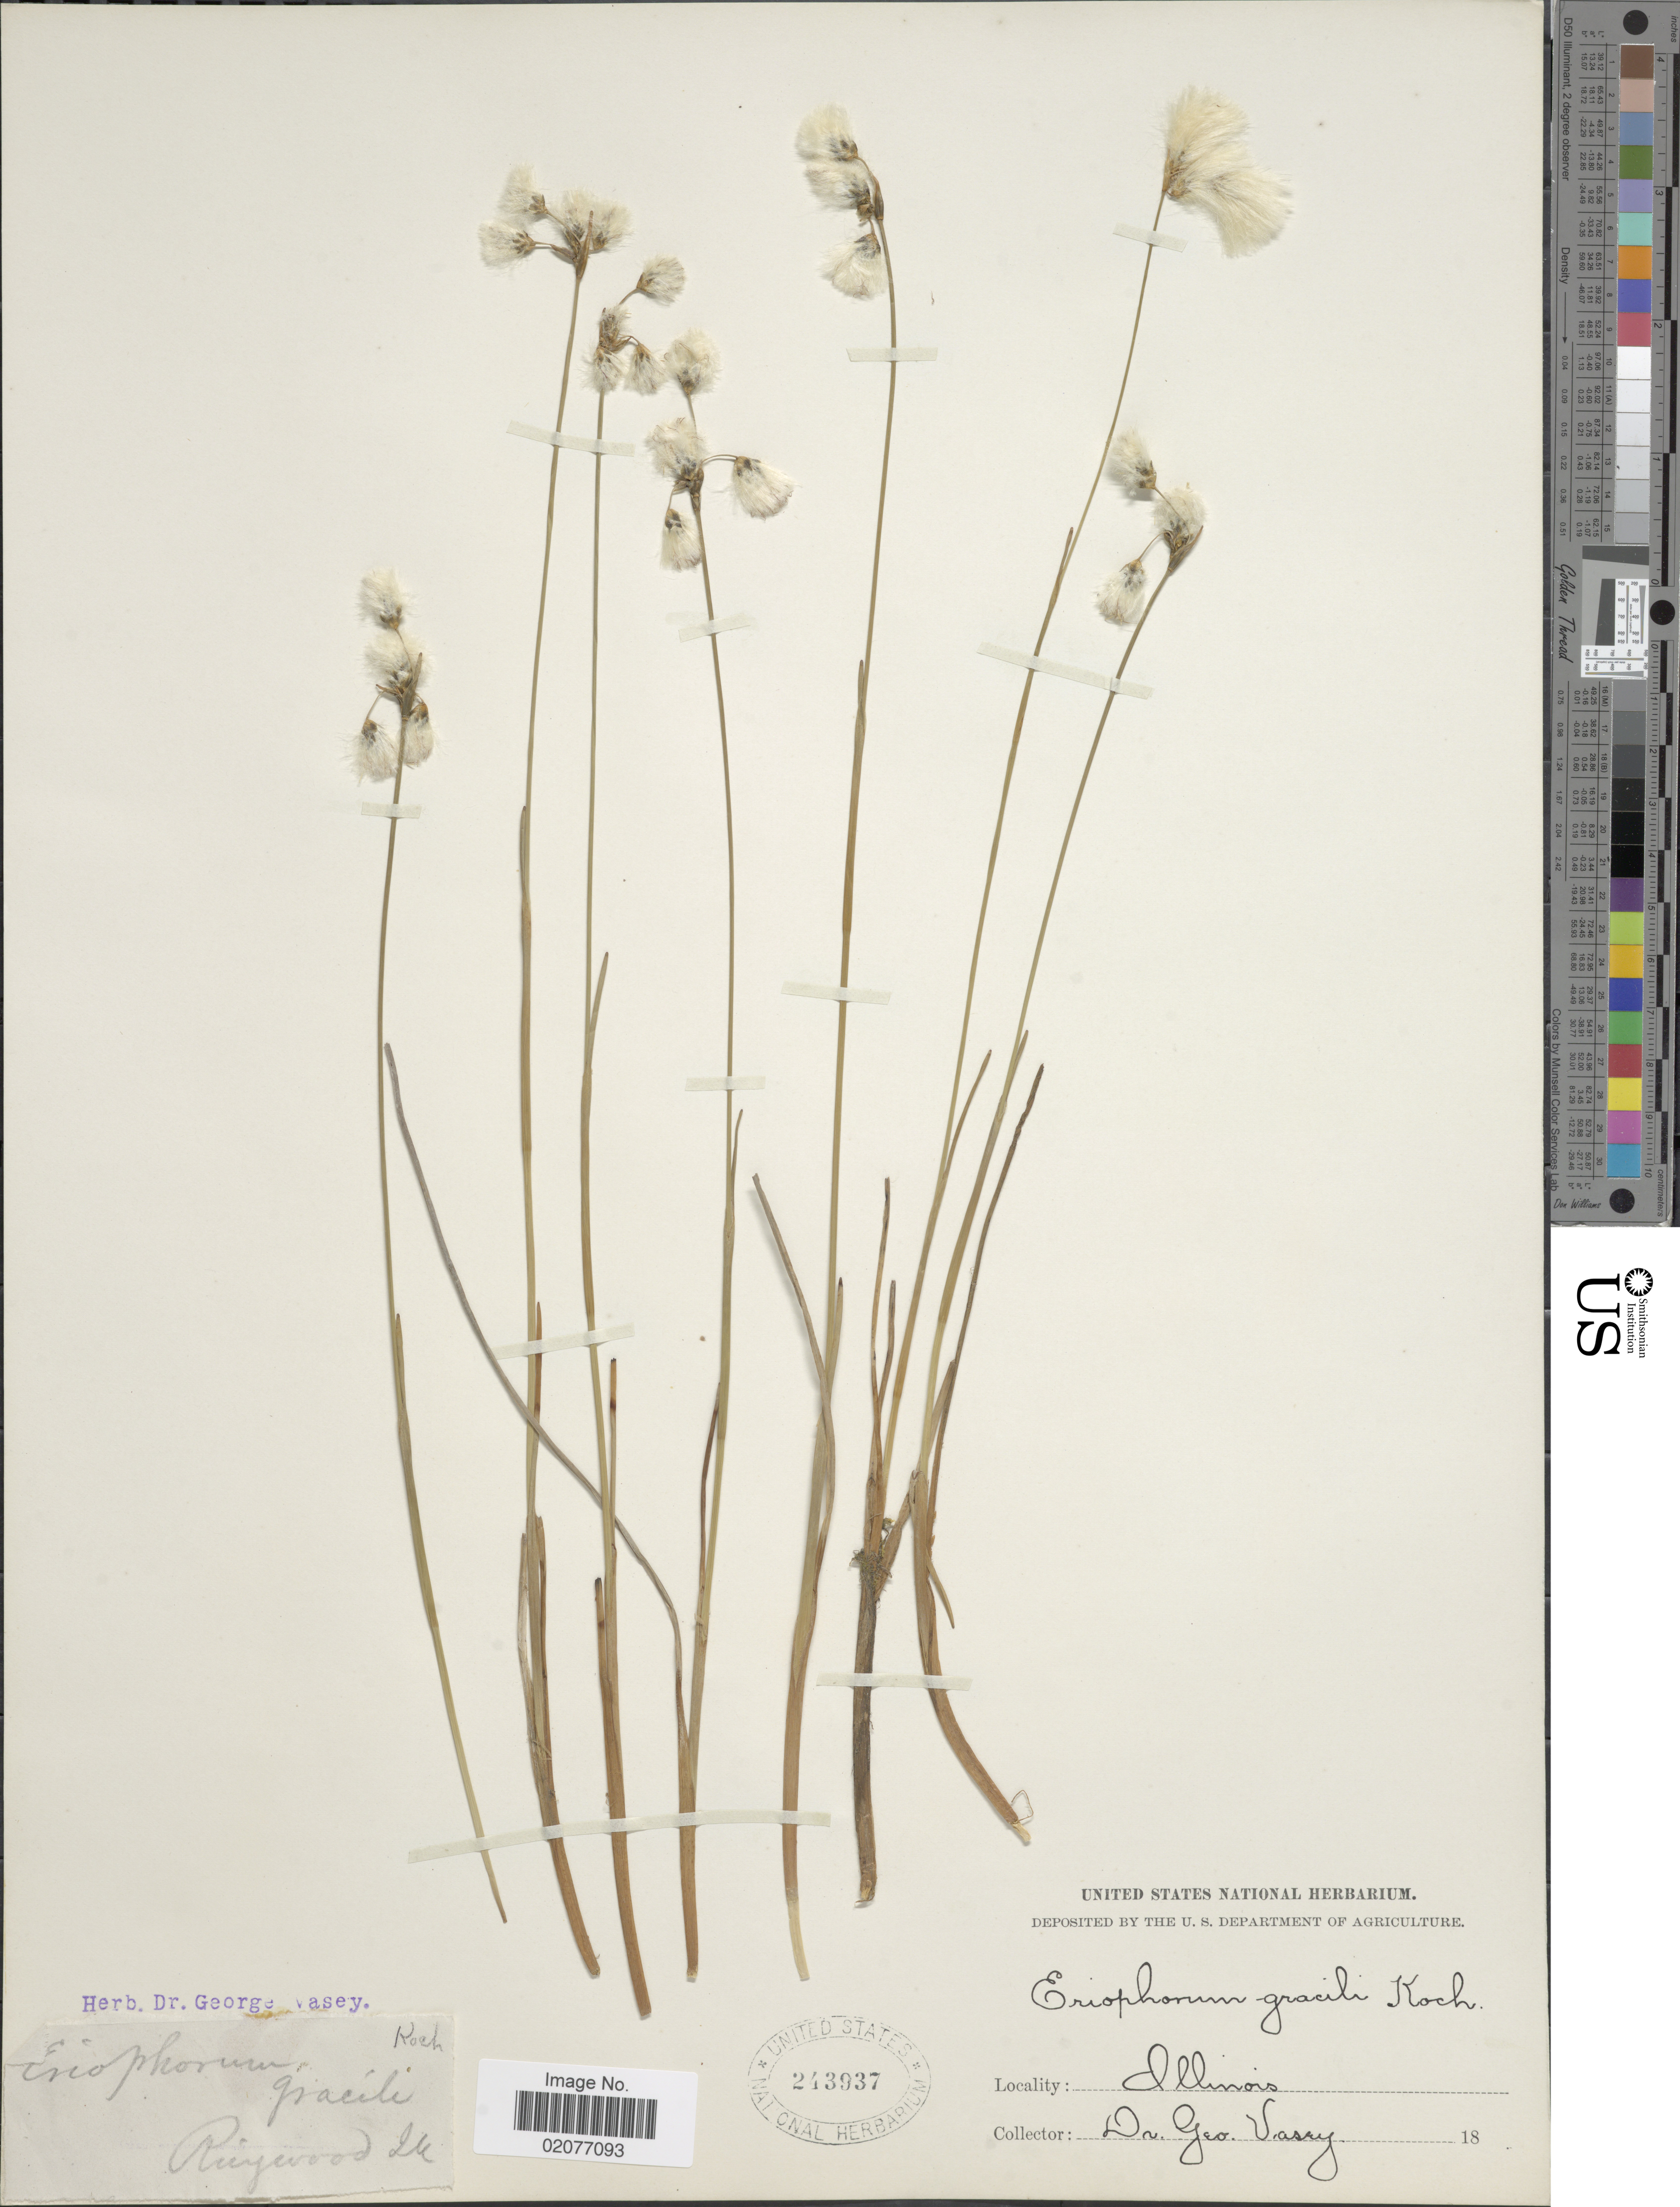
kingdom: Plantae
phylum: Tracheophyta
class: Liliopsida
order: Poales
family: Cyperaceae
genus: Eriophorum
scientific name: Eriophorum gracile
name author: W.D.J. Koch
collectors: G. Vasey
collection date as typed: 18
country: United States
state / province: Illinois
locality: Ringwood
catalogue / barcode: US 243937